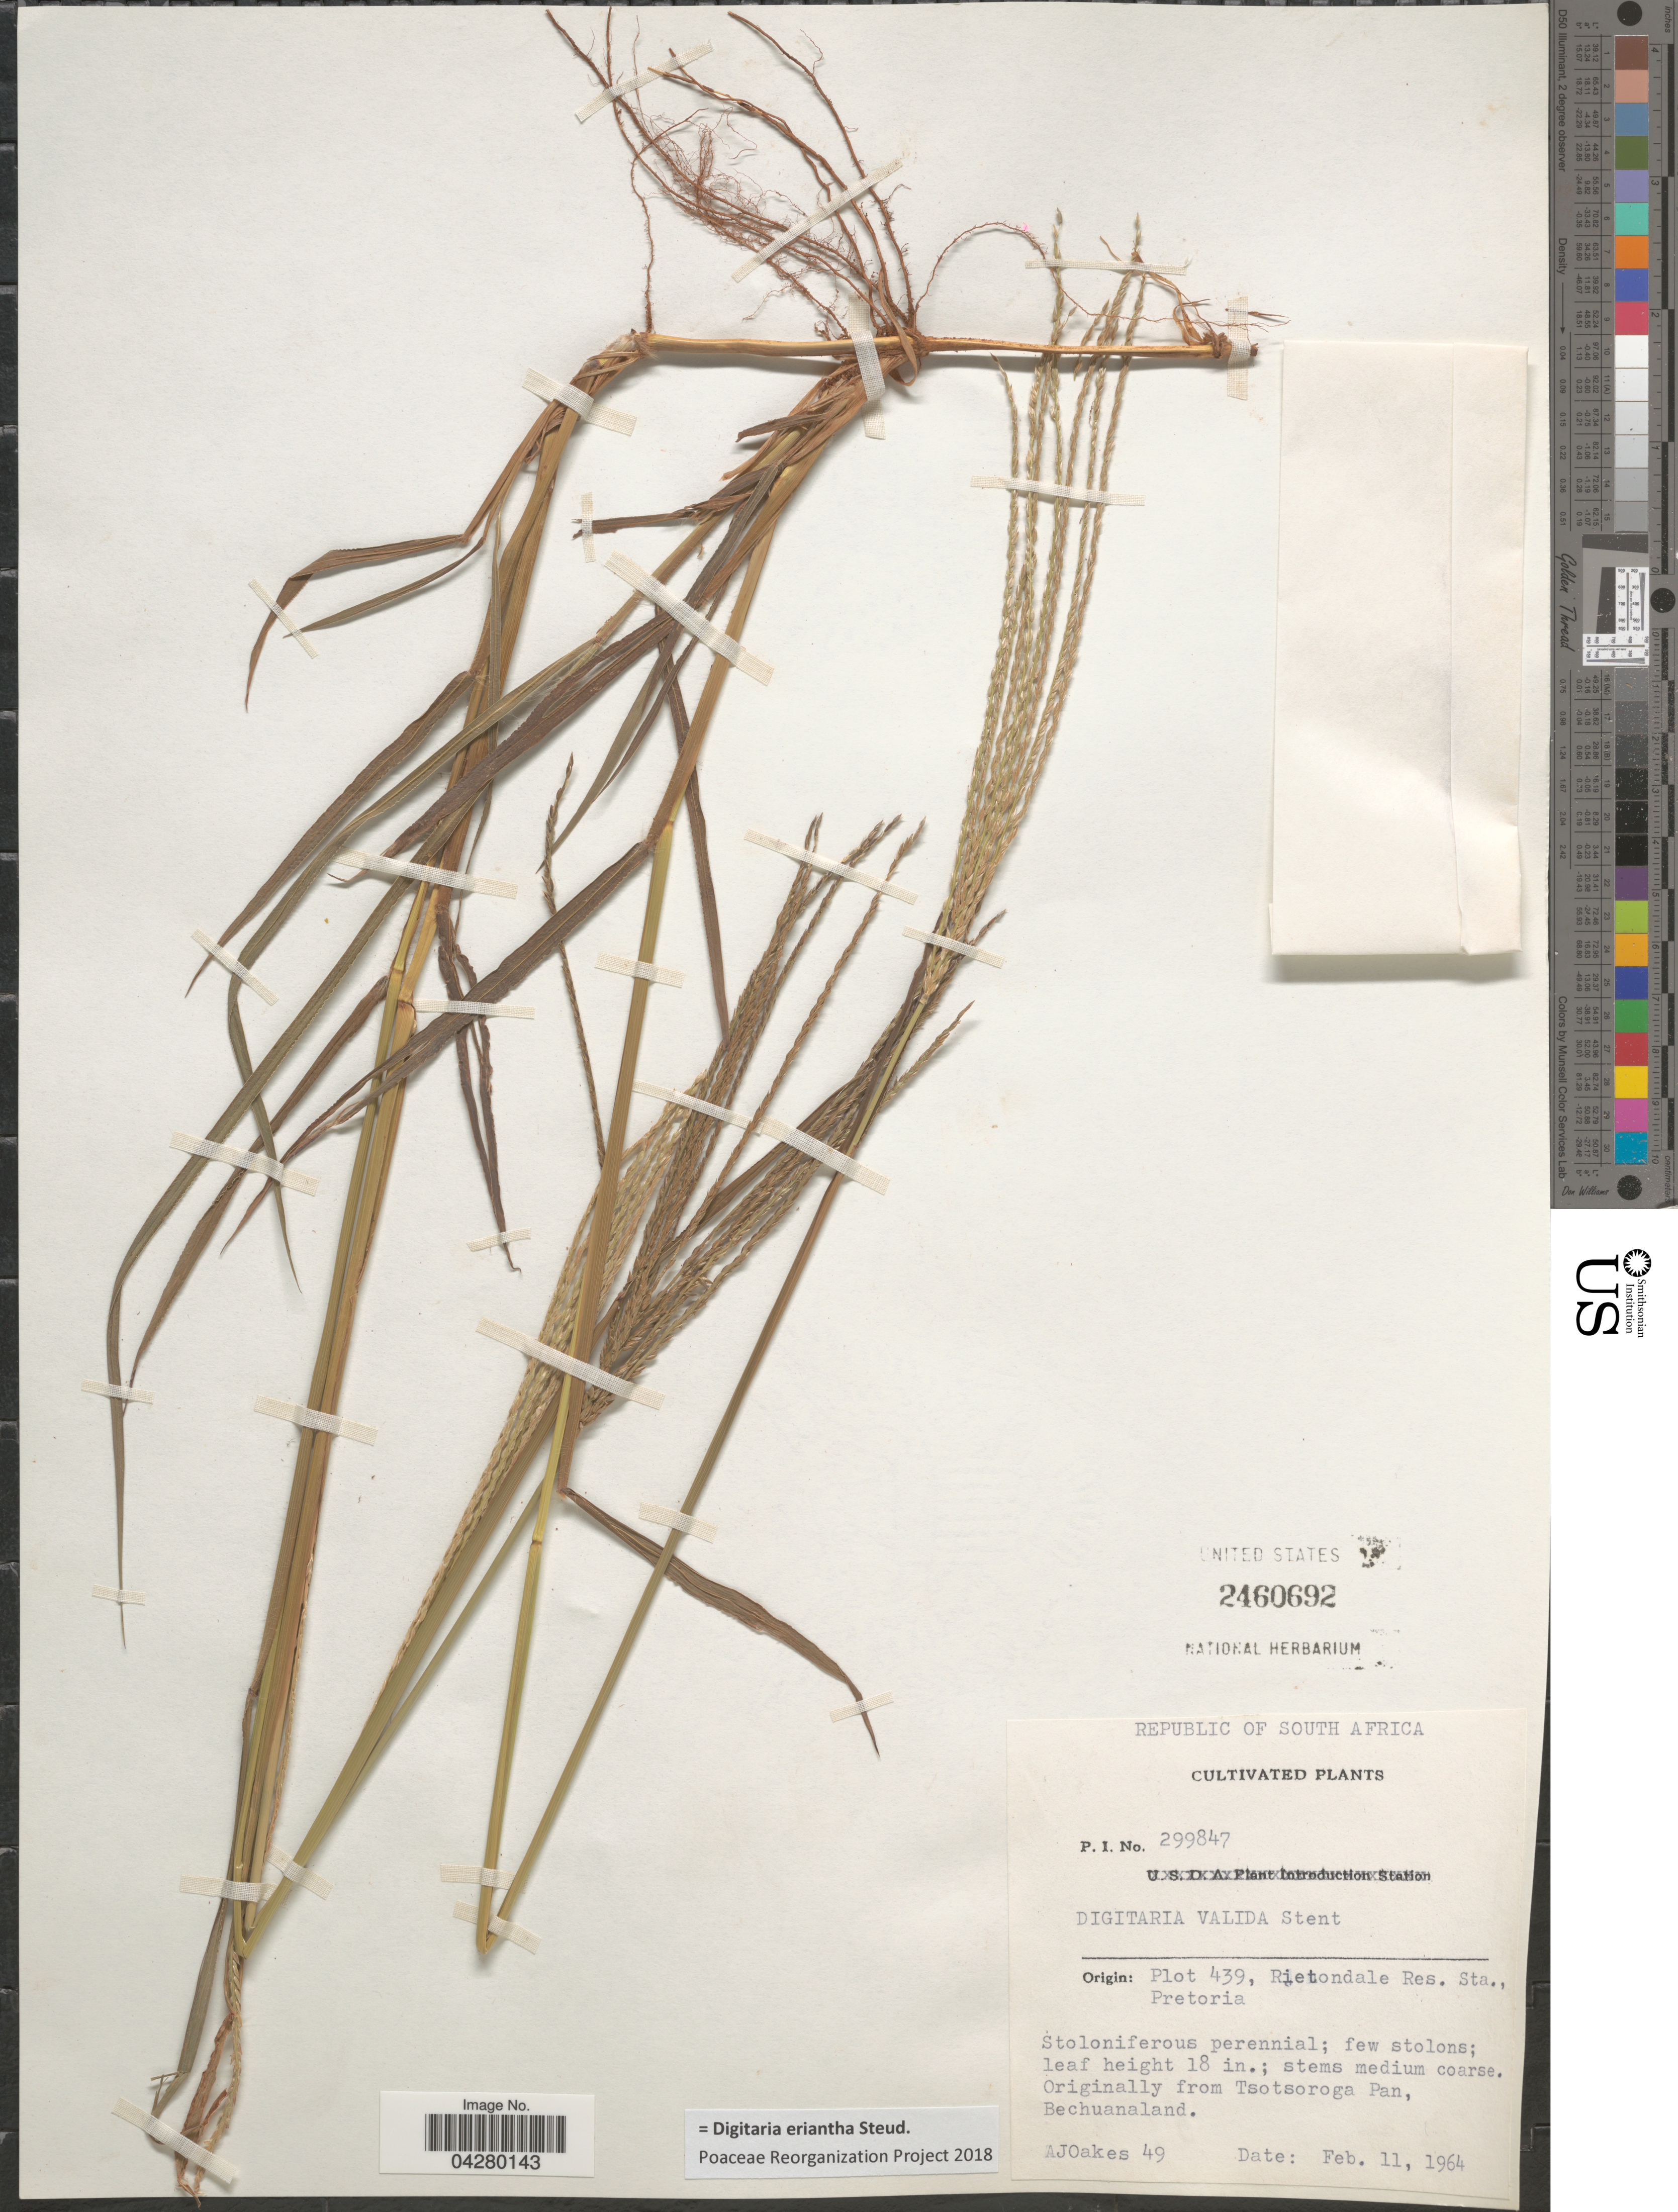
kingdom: Plantae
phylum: Tracheophyta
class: Liliopsida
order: Poales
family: Poaceae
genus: Digitaria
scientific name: Digitaria eriantha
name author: Steud.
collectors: A. Oakes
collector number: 49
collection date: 1964-02-11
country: South Africa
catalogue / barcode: US 2460692